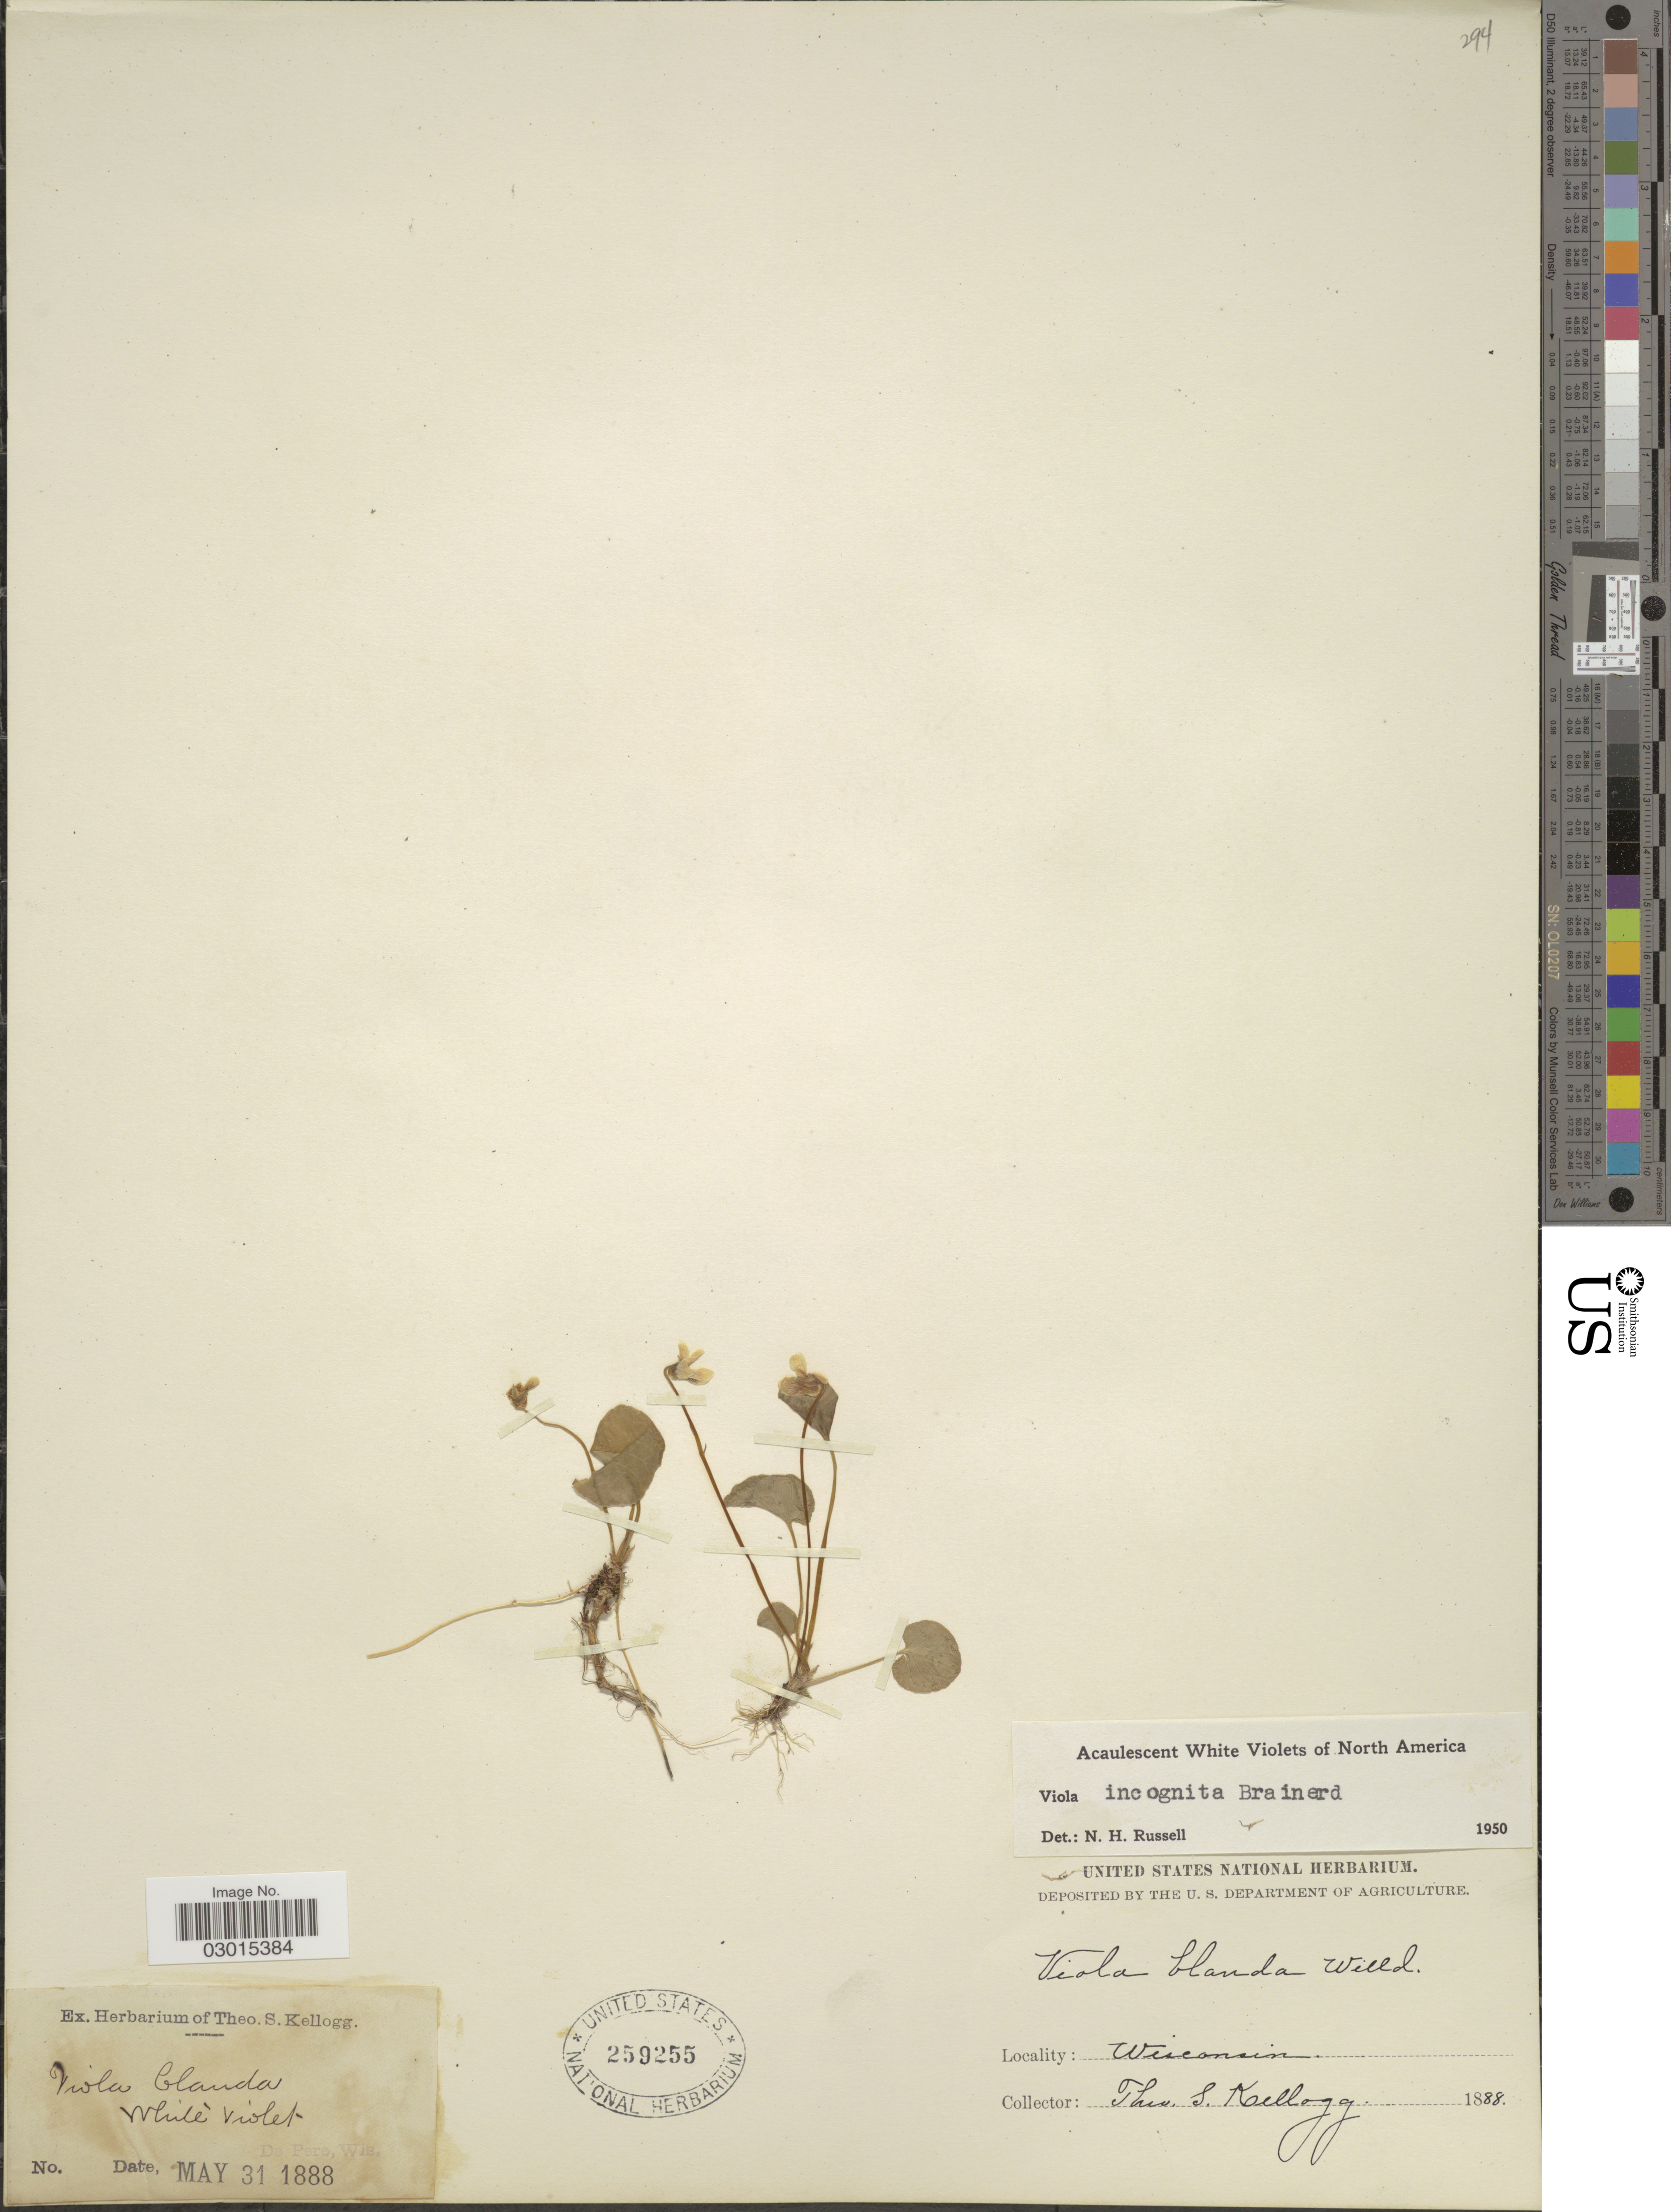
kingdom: Plantae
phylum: Tracheophyta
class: Magnoliopsida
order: Malpighiales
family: Violaceae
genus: Viola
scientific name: Viola incognita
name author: Brainerd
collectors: T. S. Kellogg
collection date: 1888-05-31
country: United States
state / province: Wisconsin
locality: De Pere, Wis.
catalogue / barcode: US 259255